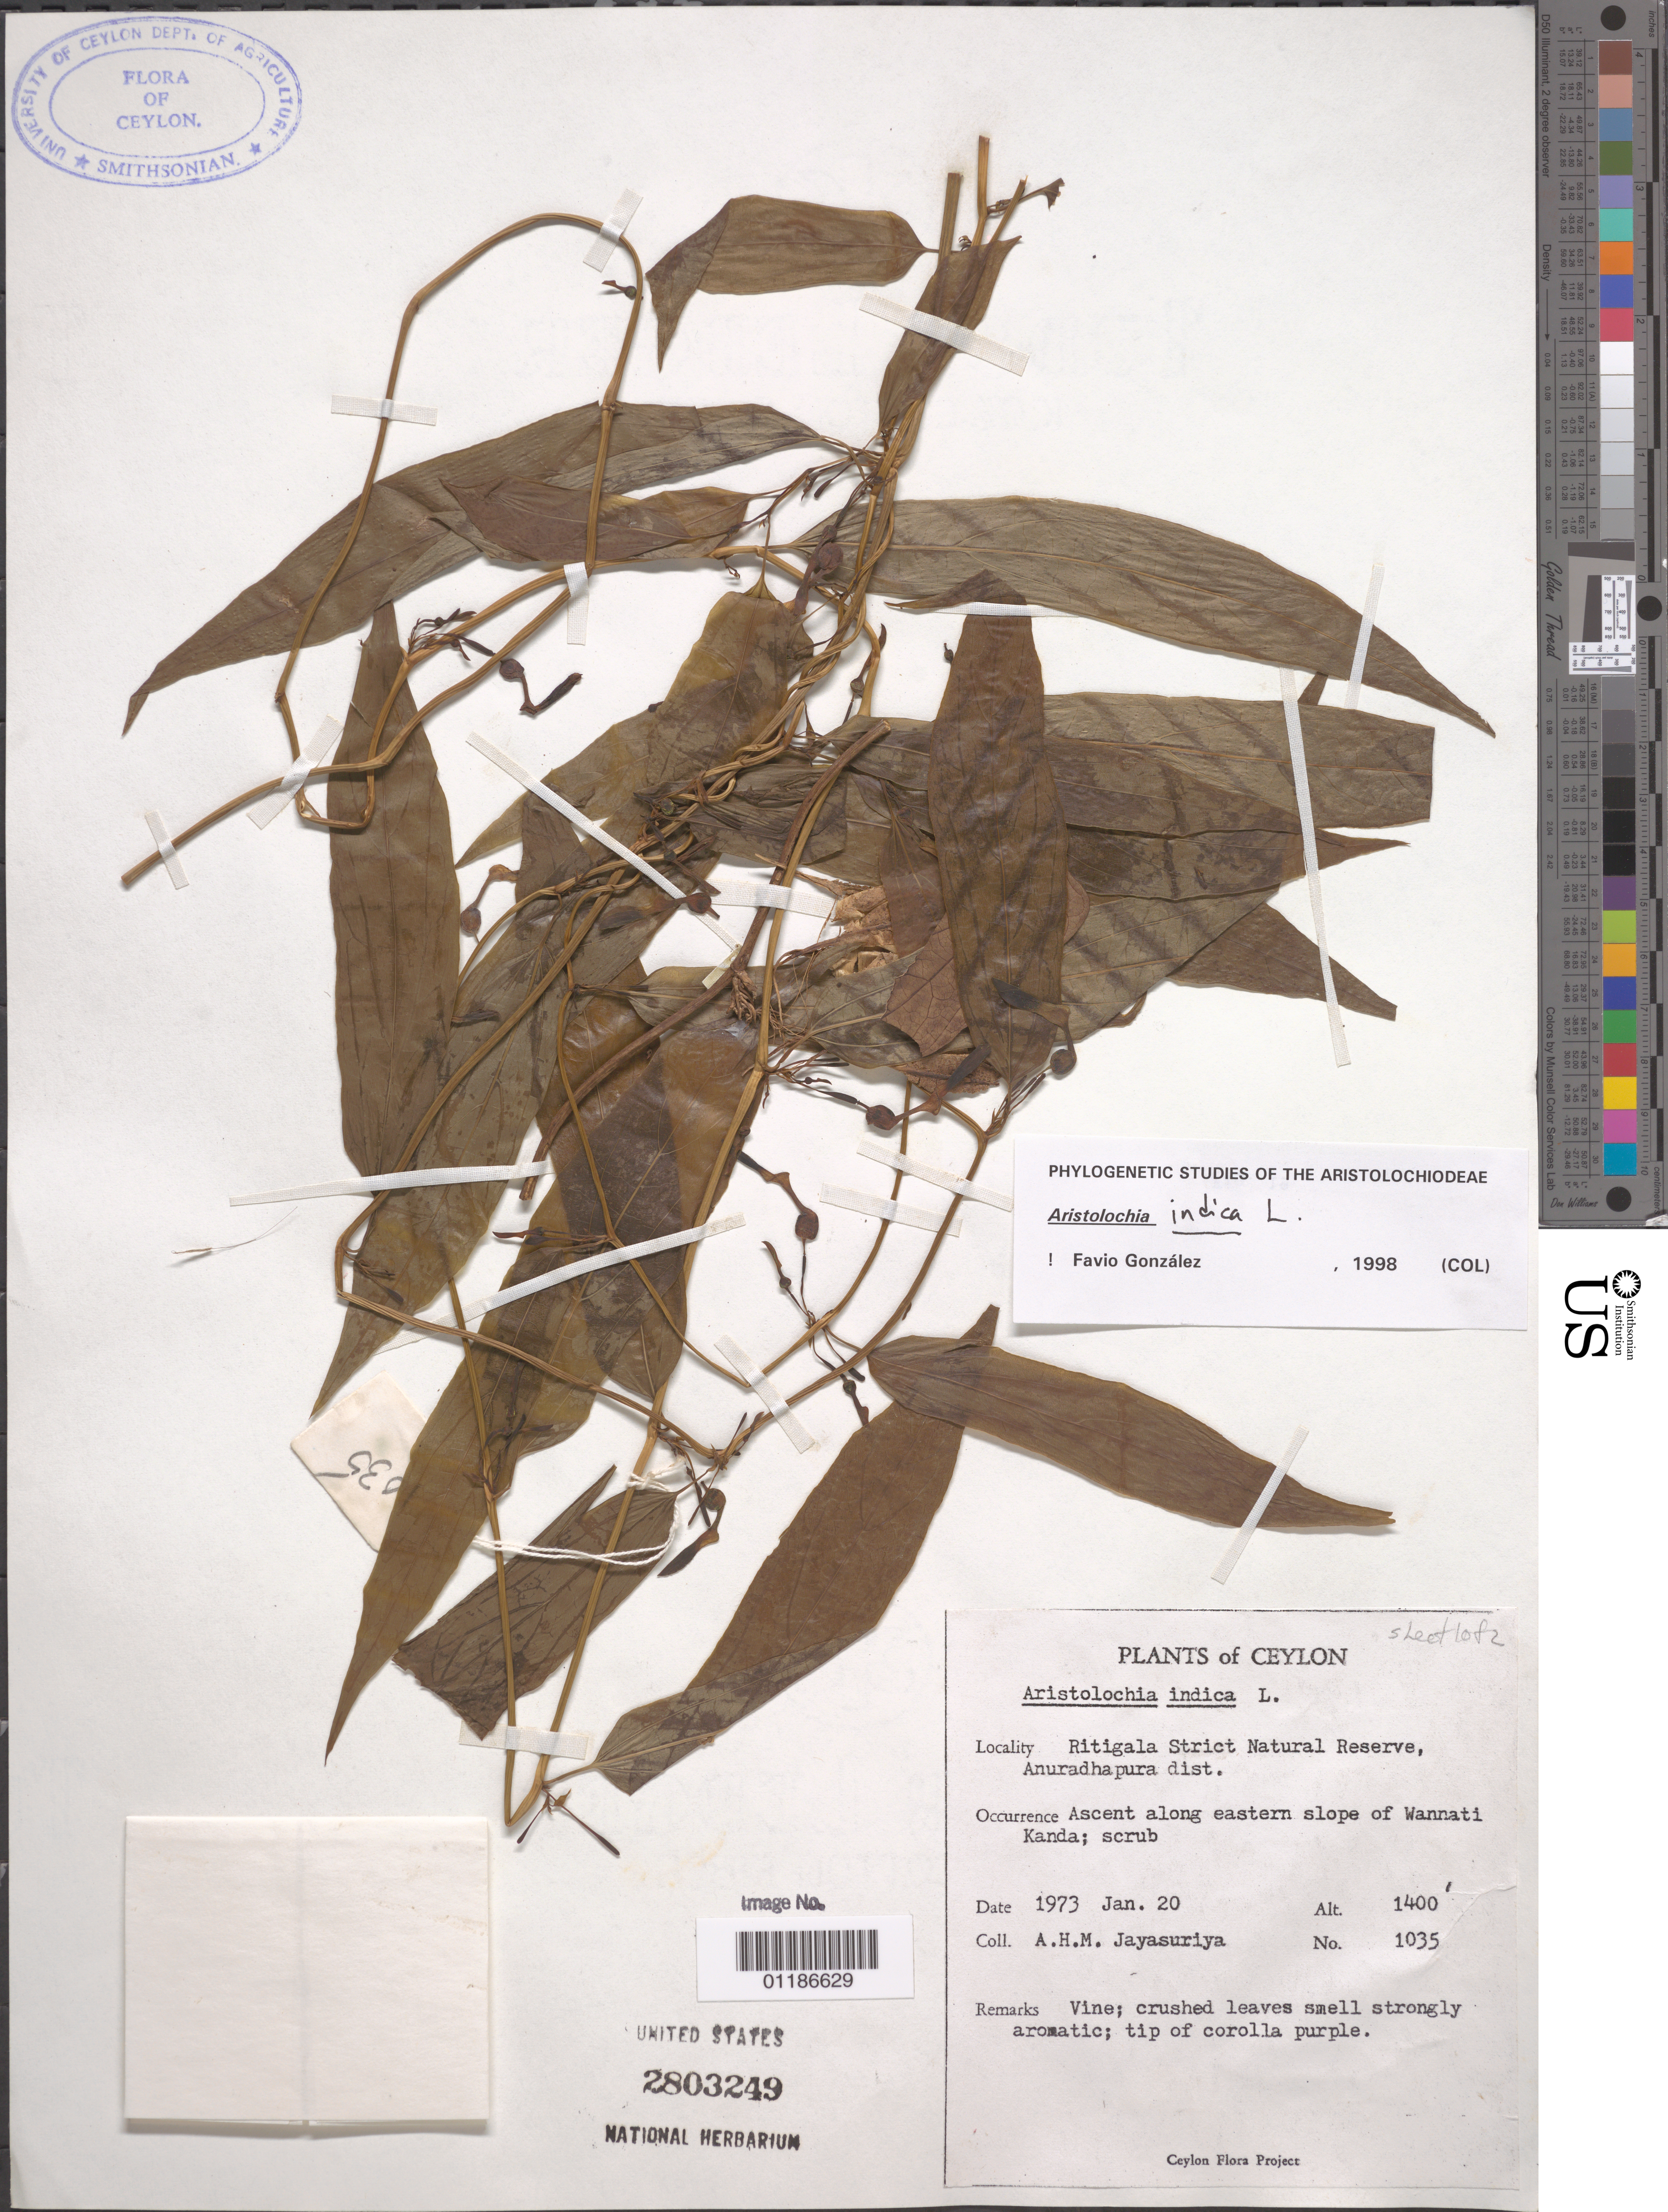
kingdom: Plantae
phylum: Tracheophyta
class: Magnoliopsida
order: Piperales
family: Aristolochiaceae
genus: Aristolochia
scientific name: Aristolochia indica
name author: L.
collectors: A. H. Jayasuriya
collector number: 1035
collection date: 1973-01-20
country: Sri Lanka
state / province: North Central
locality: Ritigala Strict Natural Reserve, Anuradhapura district. Ascent along eastern slope of Wannati Kanda.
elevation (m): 427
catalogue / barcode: US 2803249